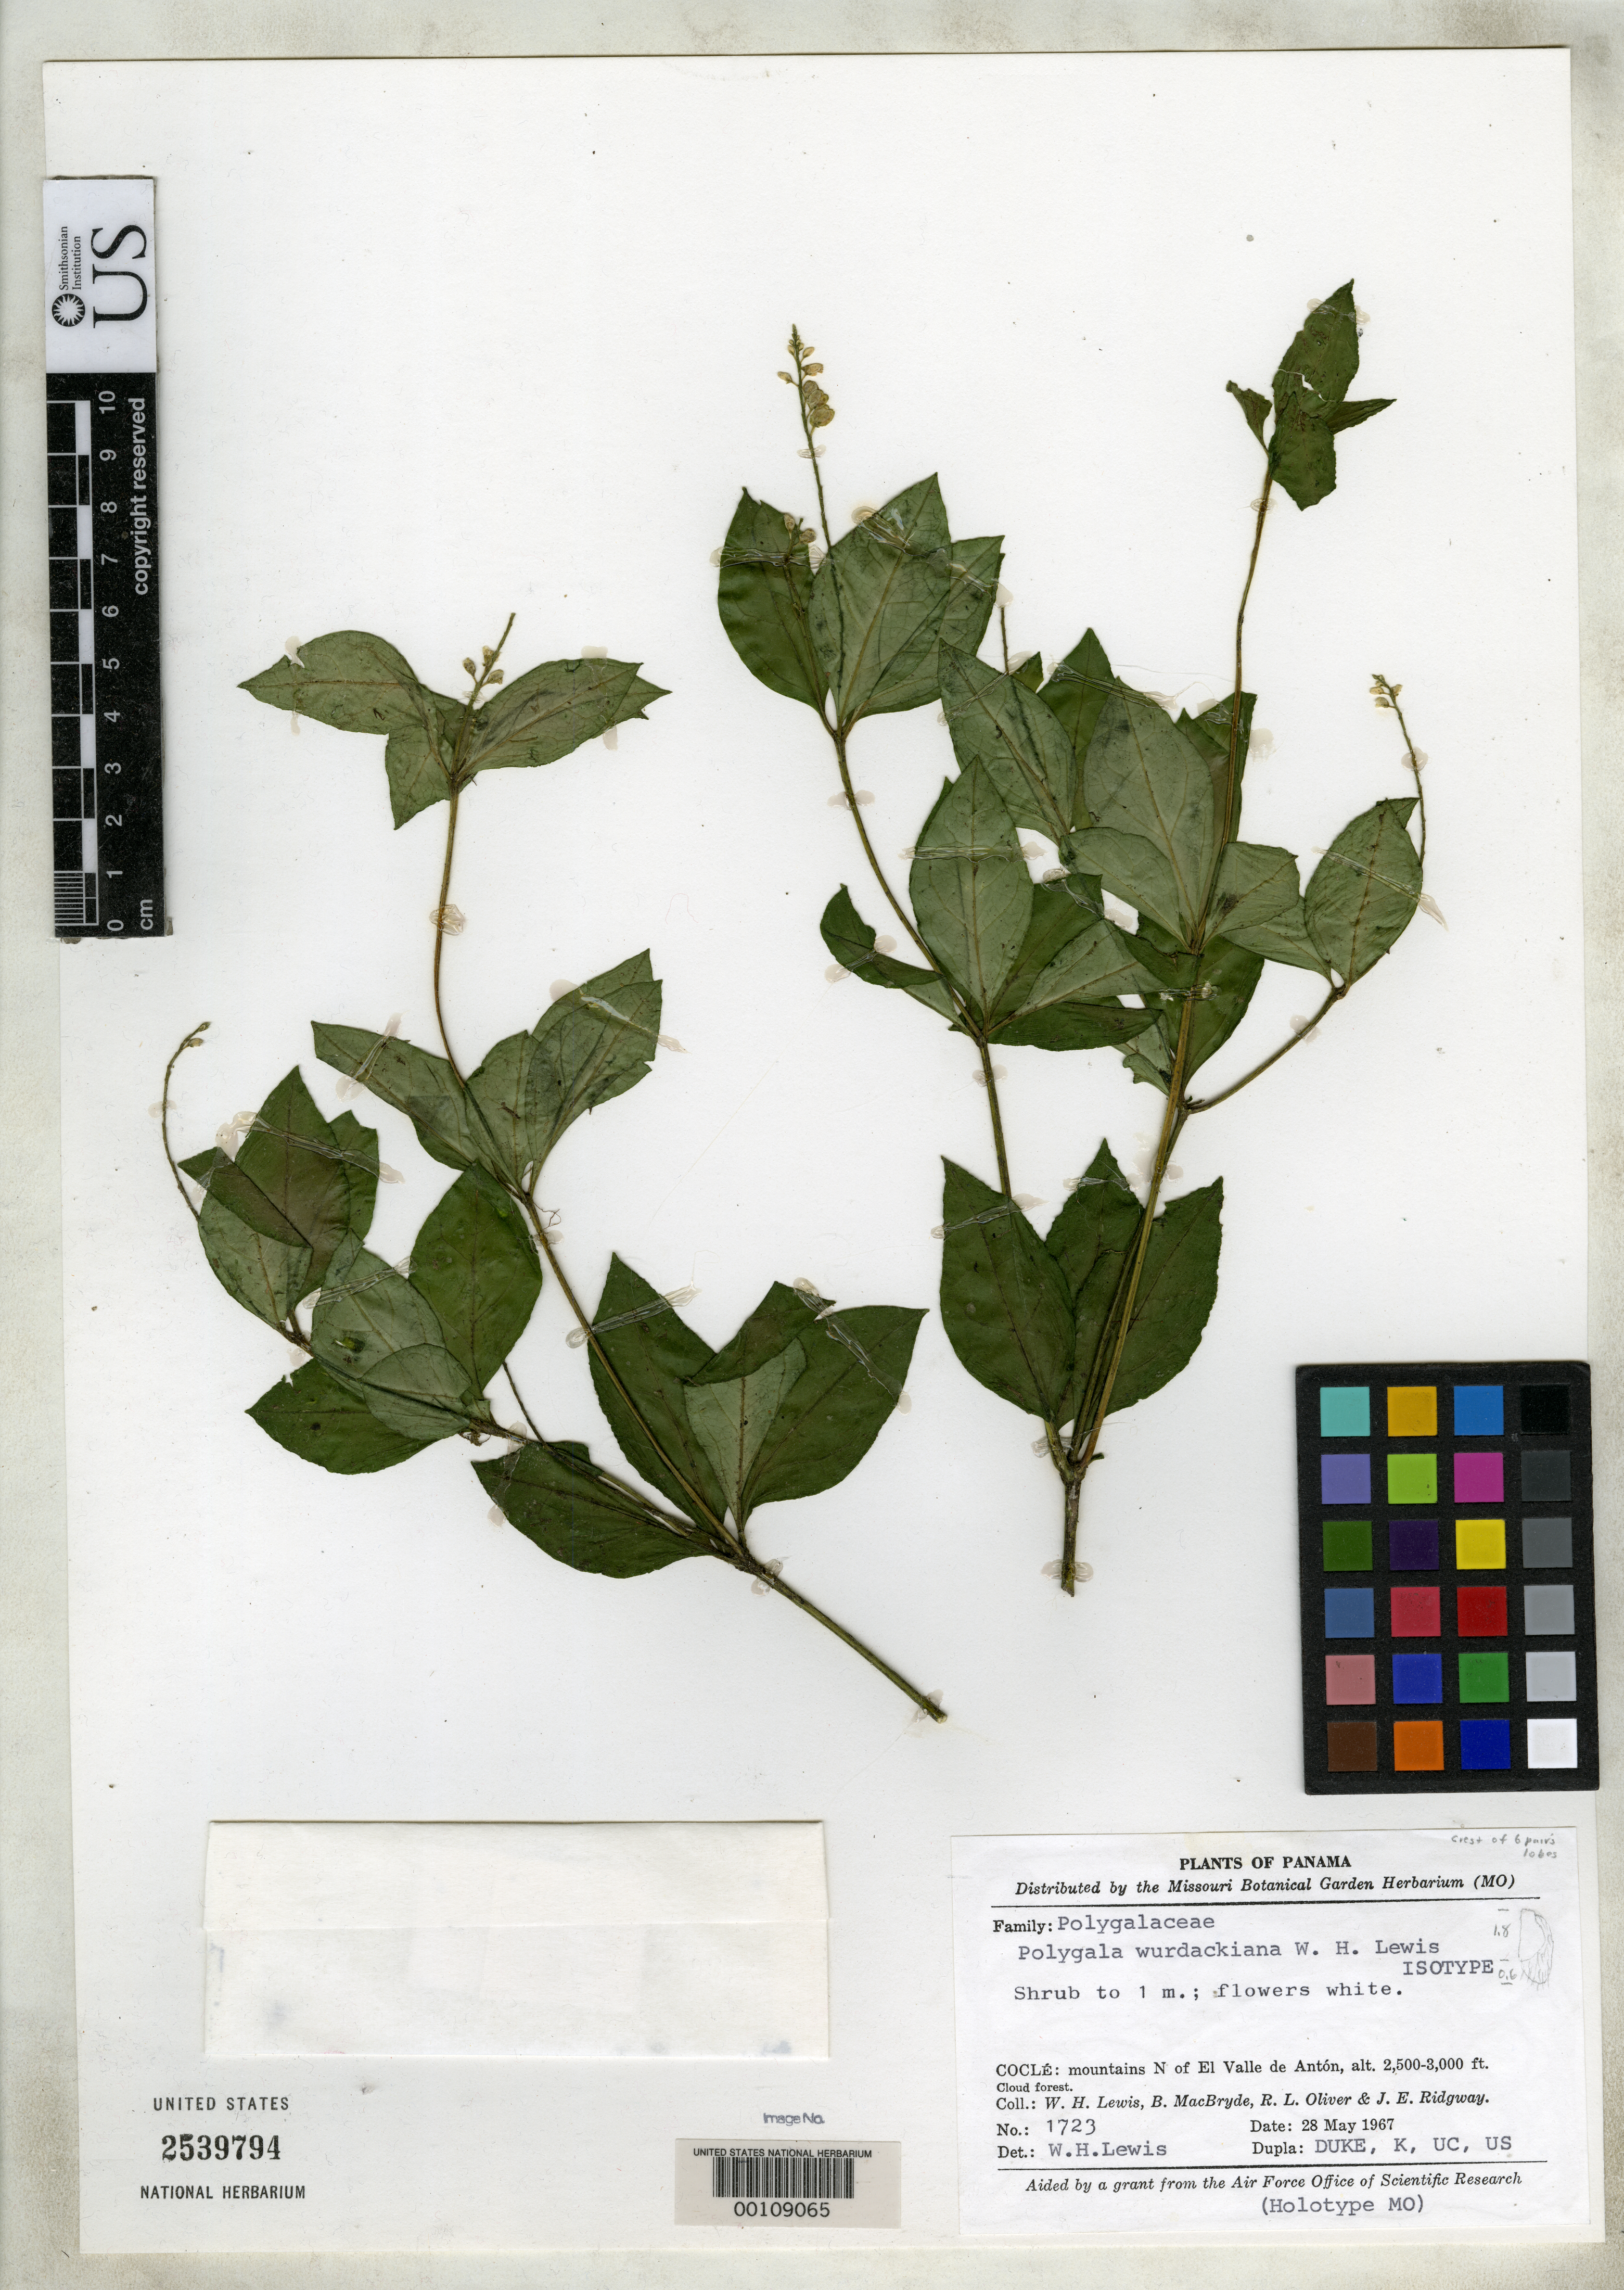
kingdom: Plantae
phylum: Tracheophyta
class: Magnoliopsida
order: Fabales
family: Polygalaceae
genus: Polygala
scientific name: Polygala wurdackiana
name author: W.H. Lewis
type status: Isotype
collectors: W. H. Lewis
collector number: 1723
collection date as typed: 28 May 1967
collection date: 1967-05-28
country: Panama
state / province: Coclé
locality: North of el Valle De Anton.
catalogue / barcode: US 2539794